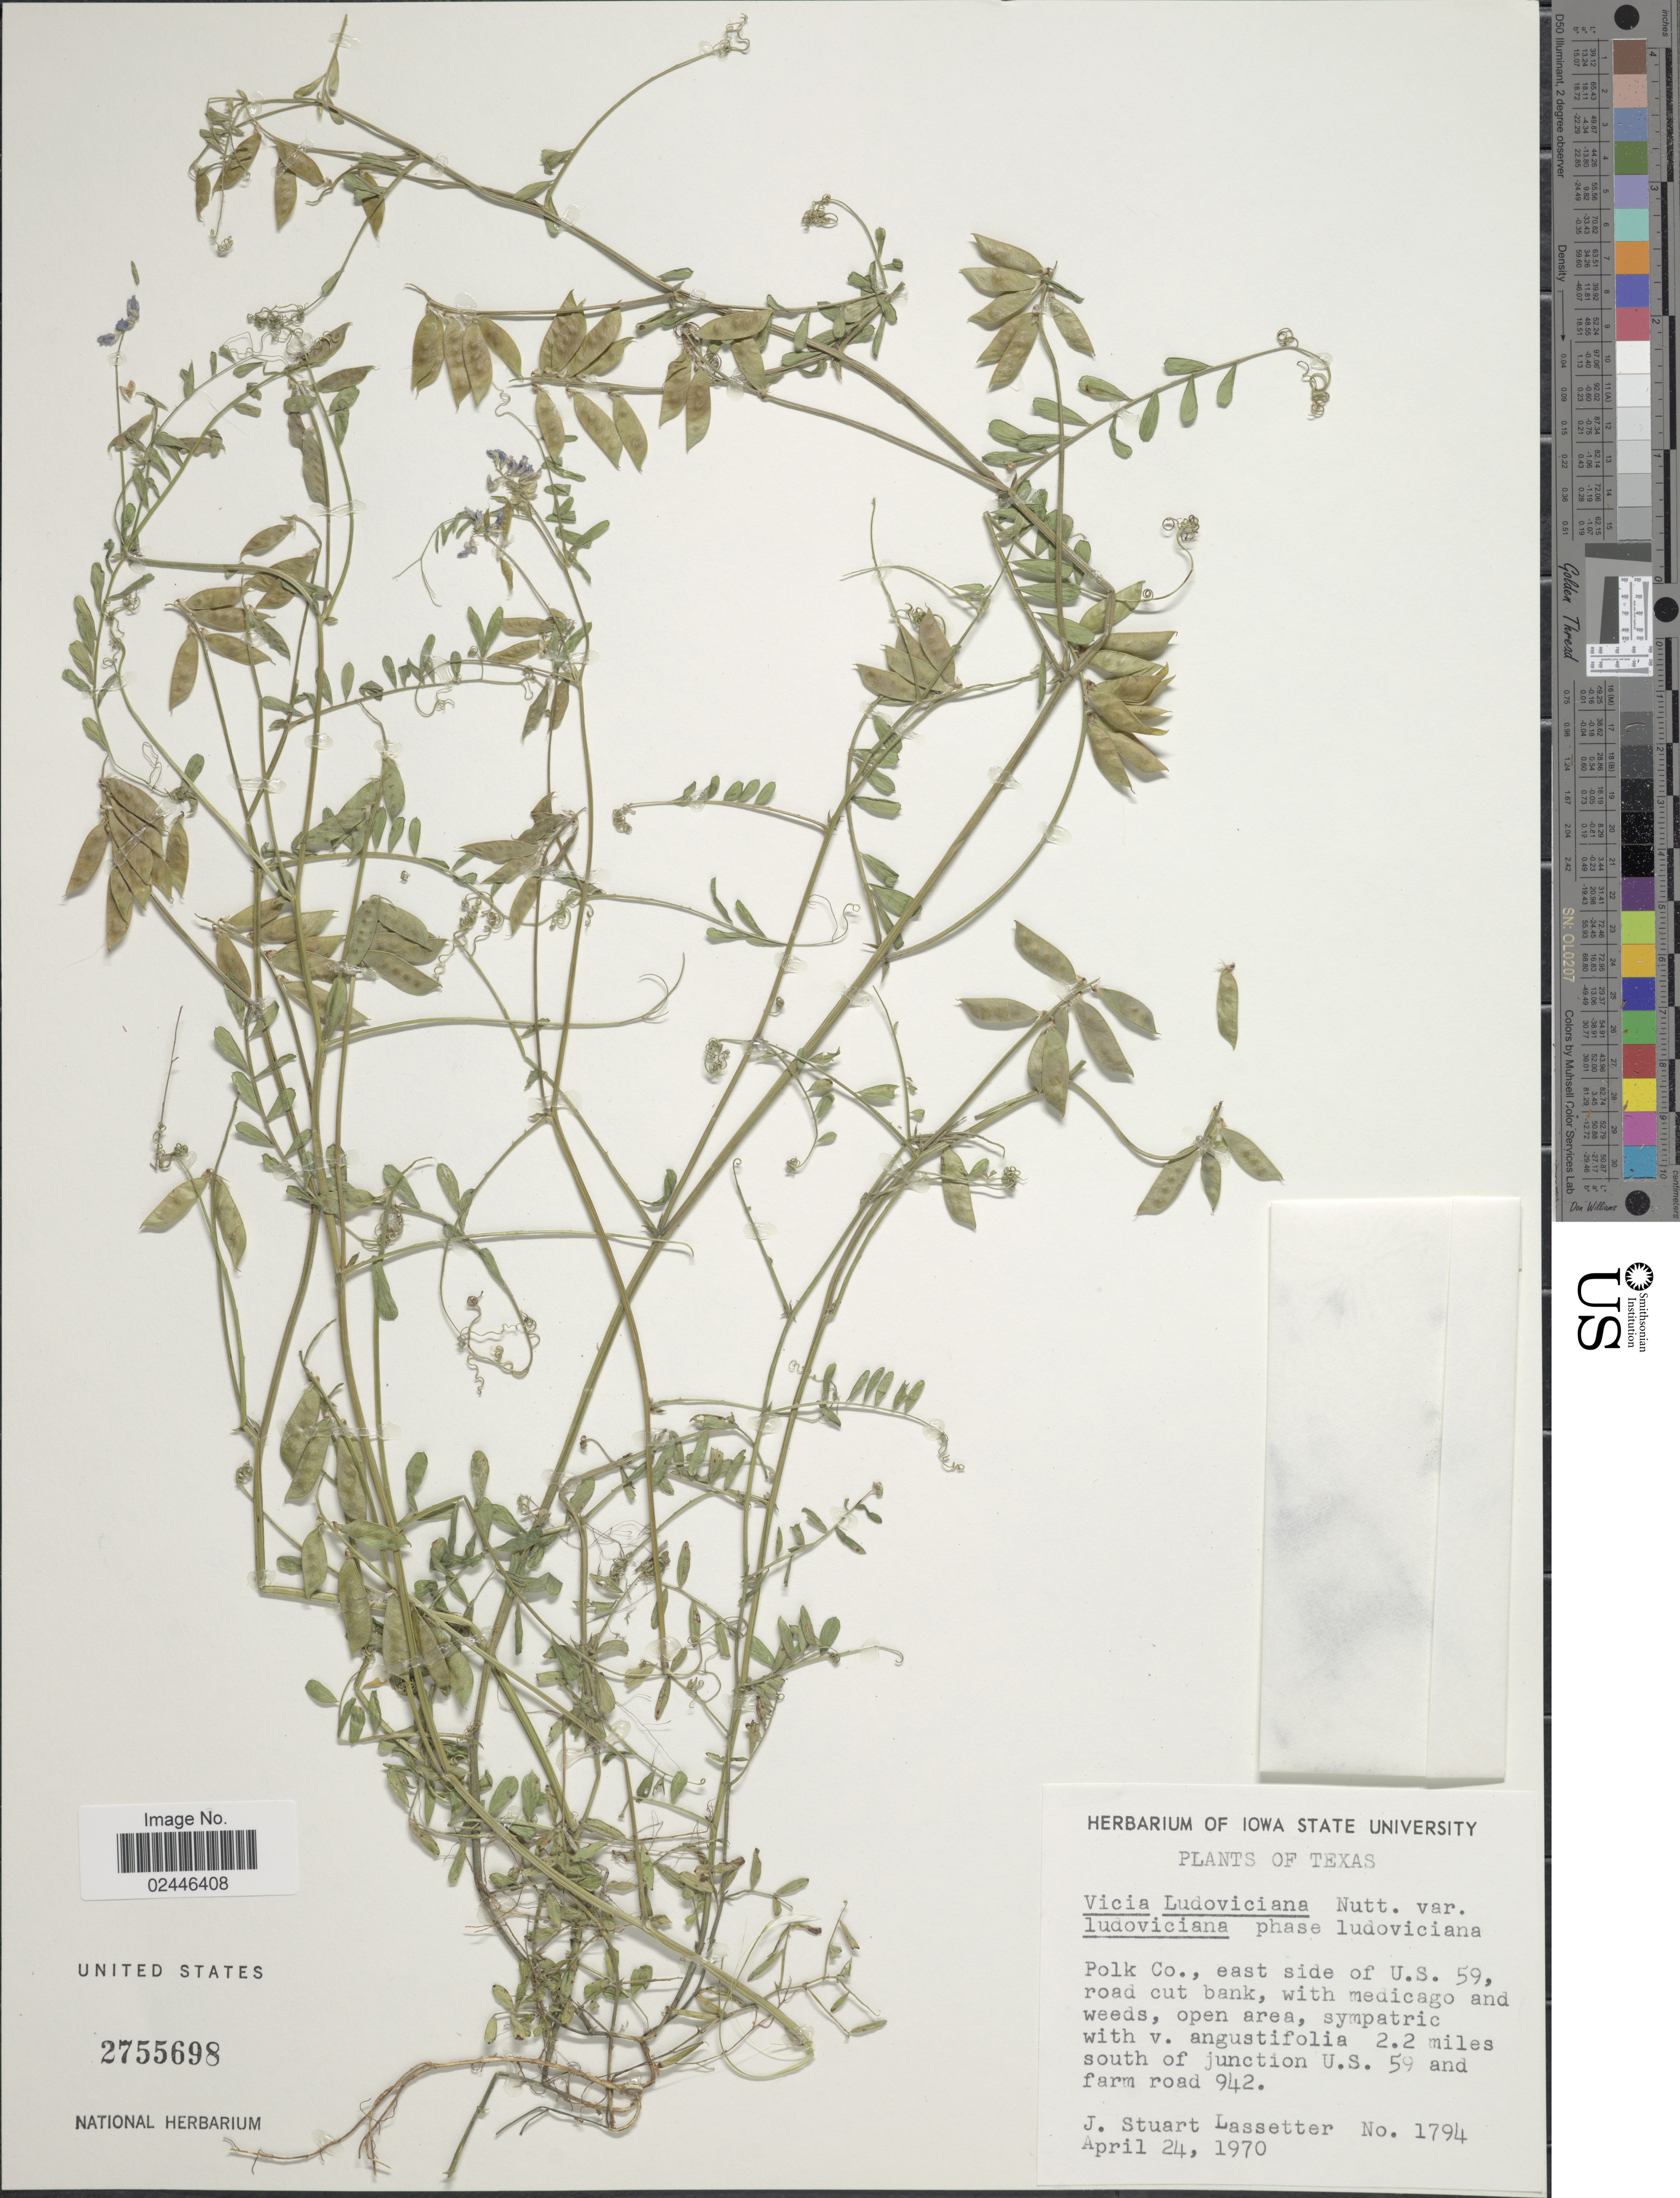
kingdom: Plantae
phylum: Tracheophyta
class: Magnoliopsida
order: Fabales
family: Fabaceae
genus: Vicia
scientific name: Vicia ludoviciana var. ludoviciana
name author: Nutt. ex Torr. & A. Gray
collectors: J. Lassetter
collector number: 1794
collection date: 1970-04-24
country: United States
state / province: Texas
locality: Polk Co., east side of U.S. 59, road cut bank, 2.2 miles south of junction U.S. 59 and farm road 942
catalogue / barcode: US 2755698